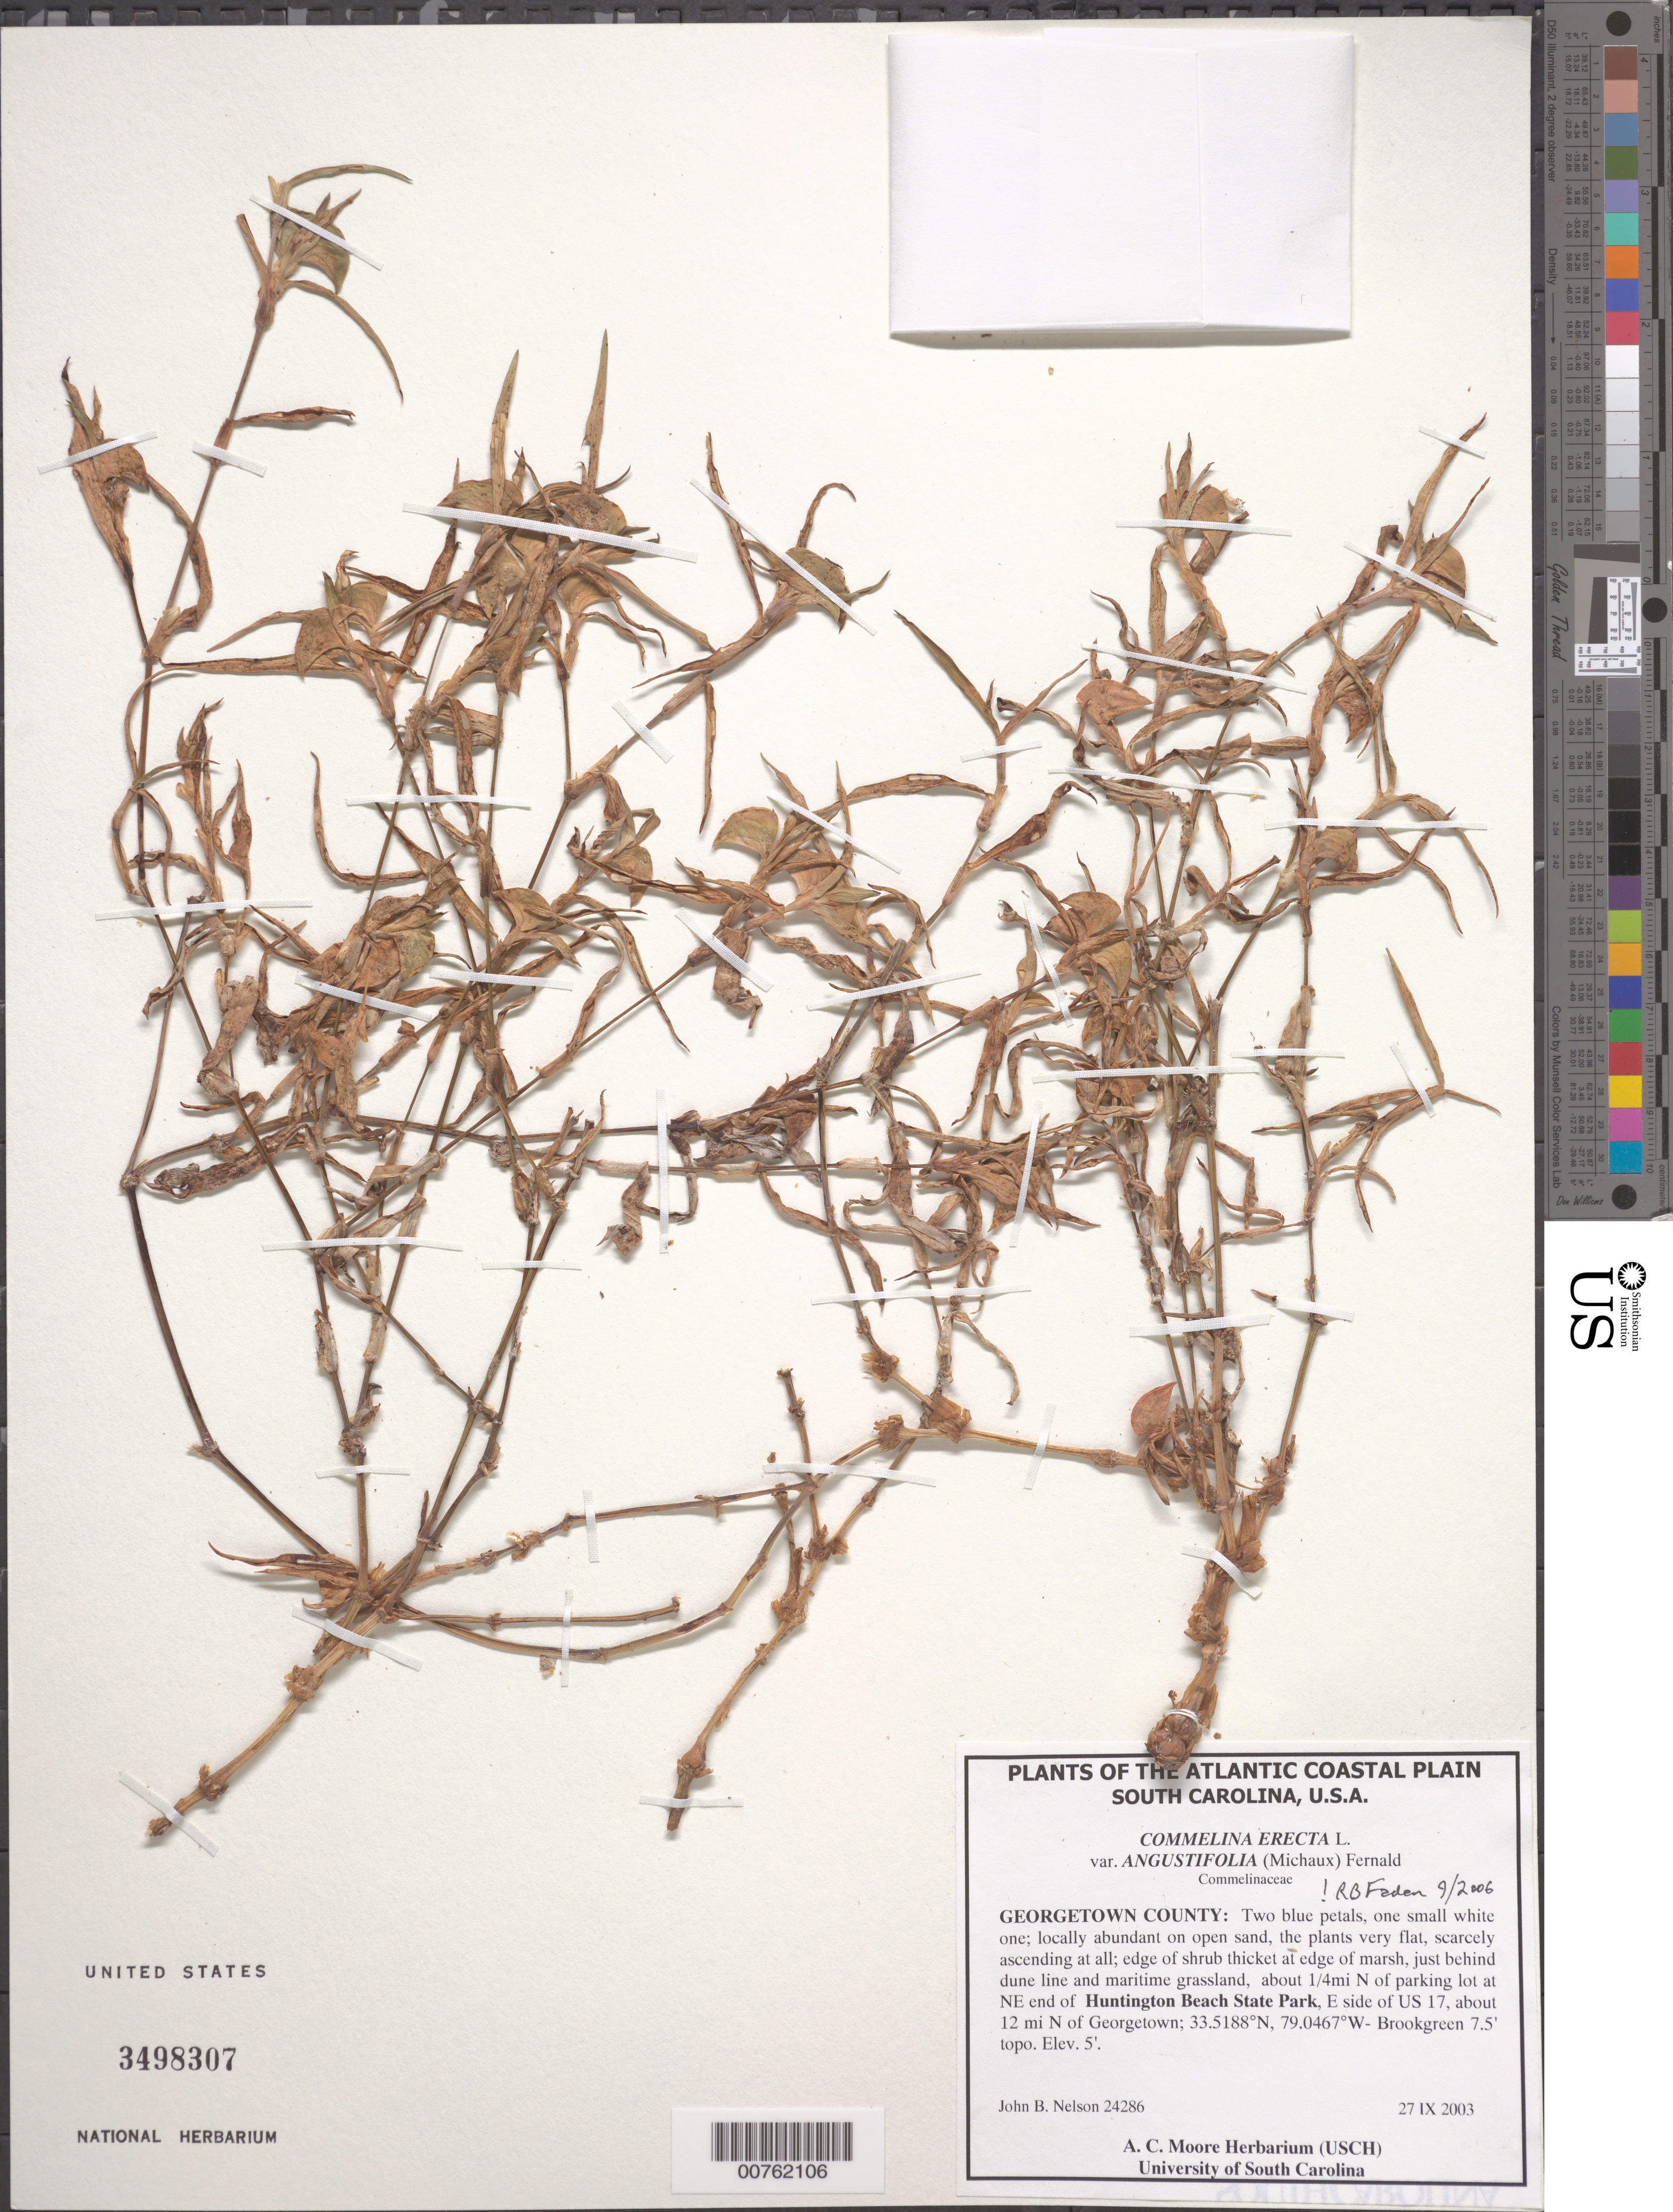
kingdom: Plantae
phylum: Tracheophyta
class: Liliopsida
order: Commelinales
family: Commelinaceae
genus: Commelina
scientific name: Commelina erecta var. angustifolia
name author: (Michx.) Fernald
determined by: Faden, Robert B., (US), Smithsonian Institution - National Museum of Natural History (UNITED STATES)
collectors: J. Nelson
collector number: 24286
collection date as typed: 27 Nov 2003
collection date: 2003-11-27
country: United States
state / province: South Carolina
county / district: Georgetown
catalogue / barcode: US 3498307